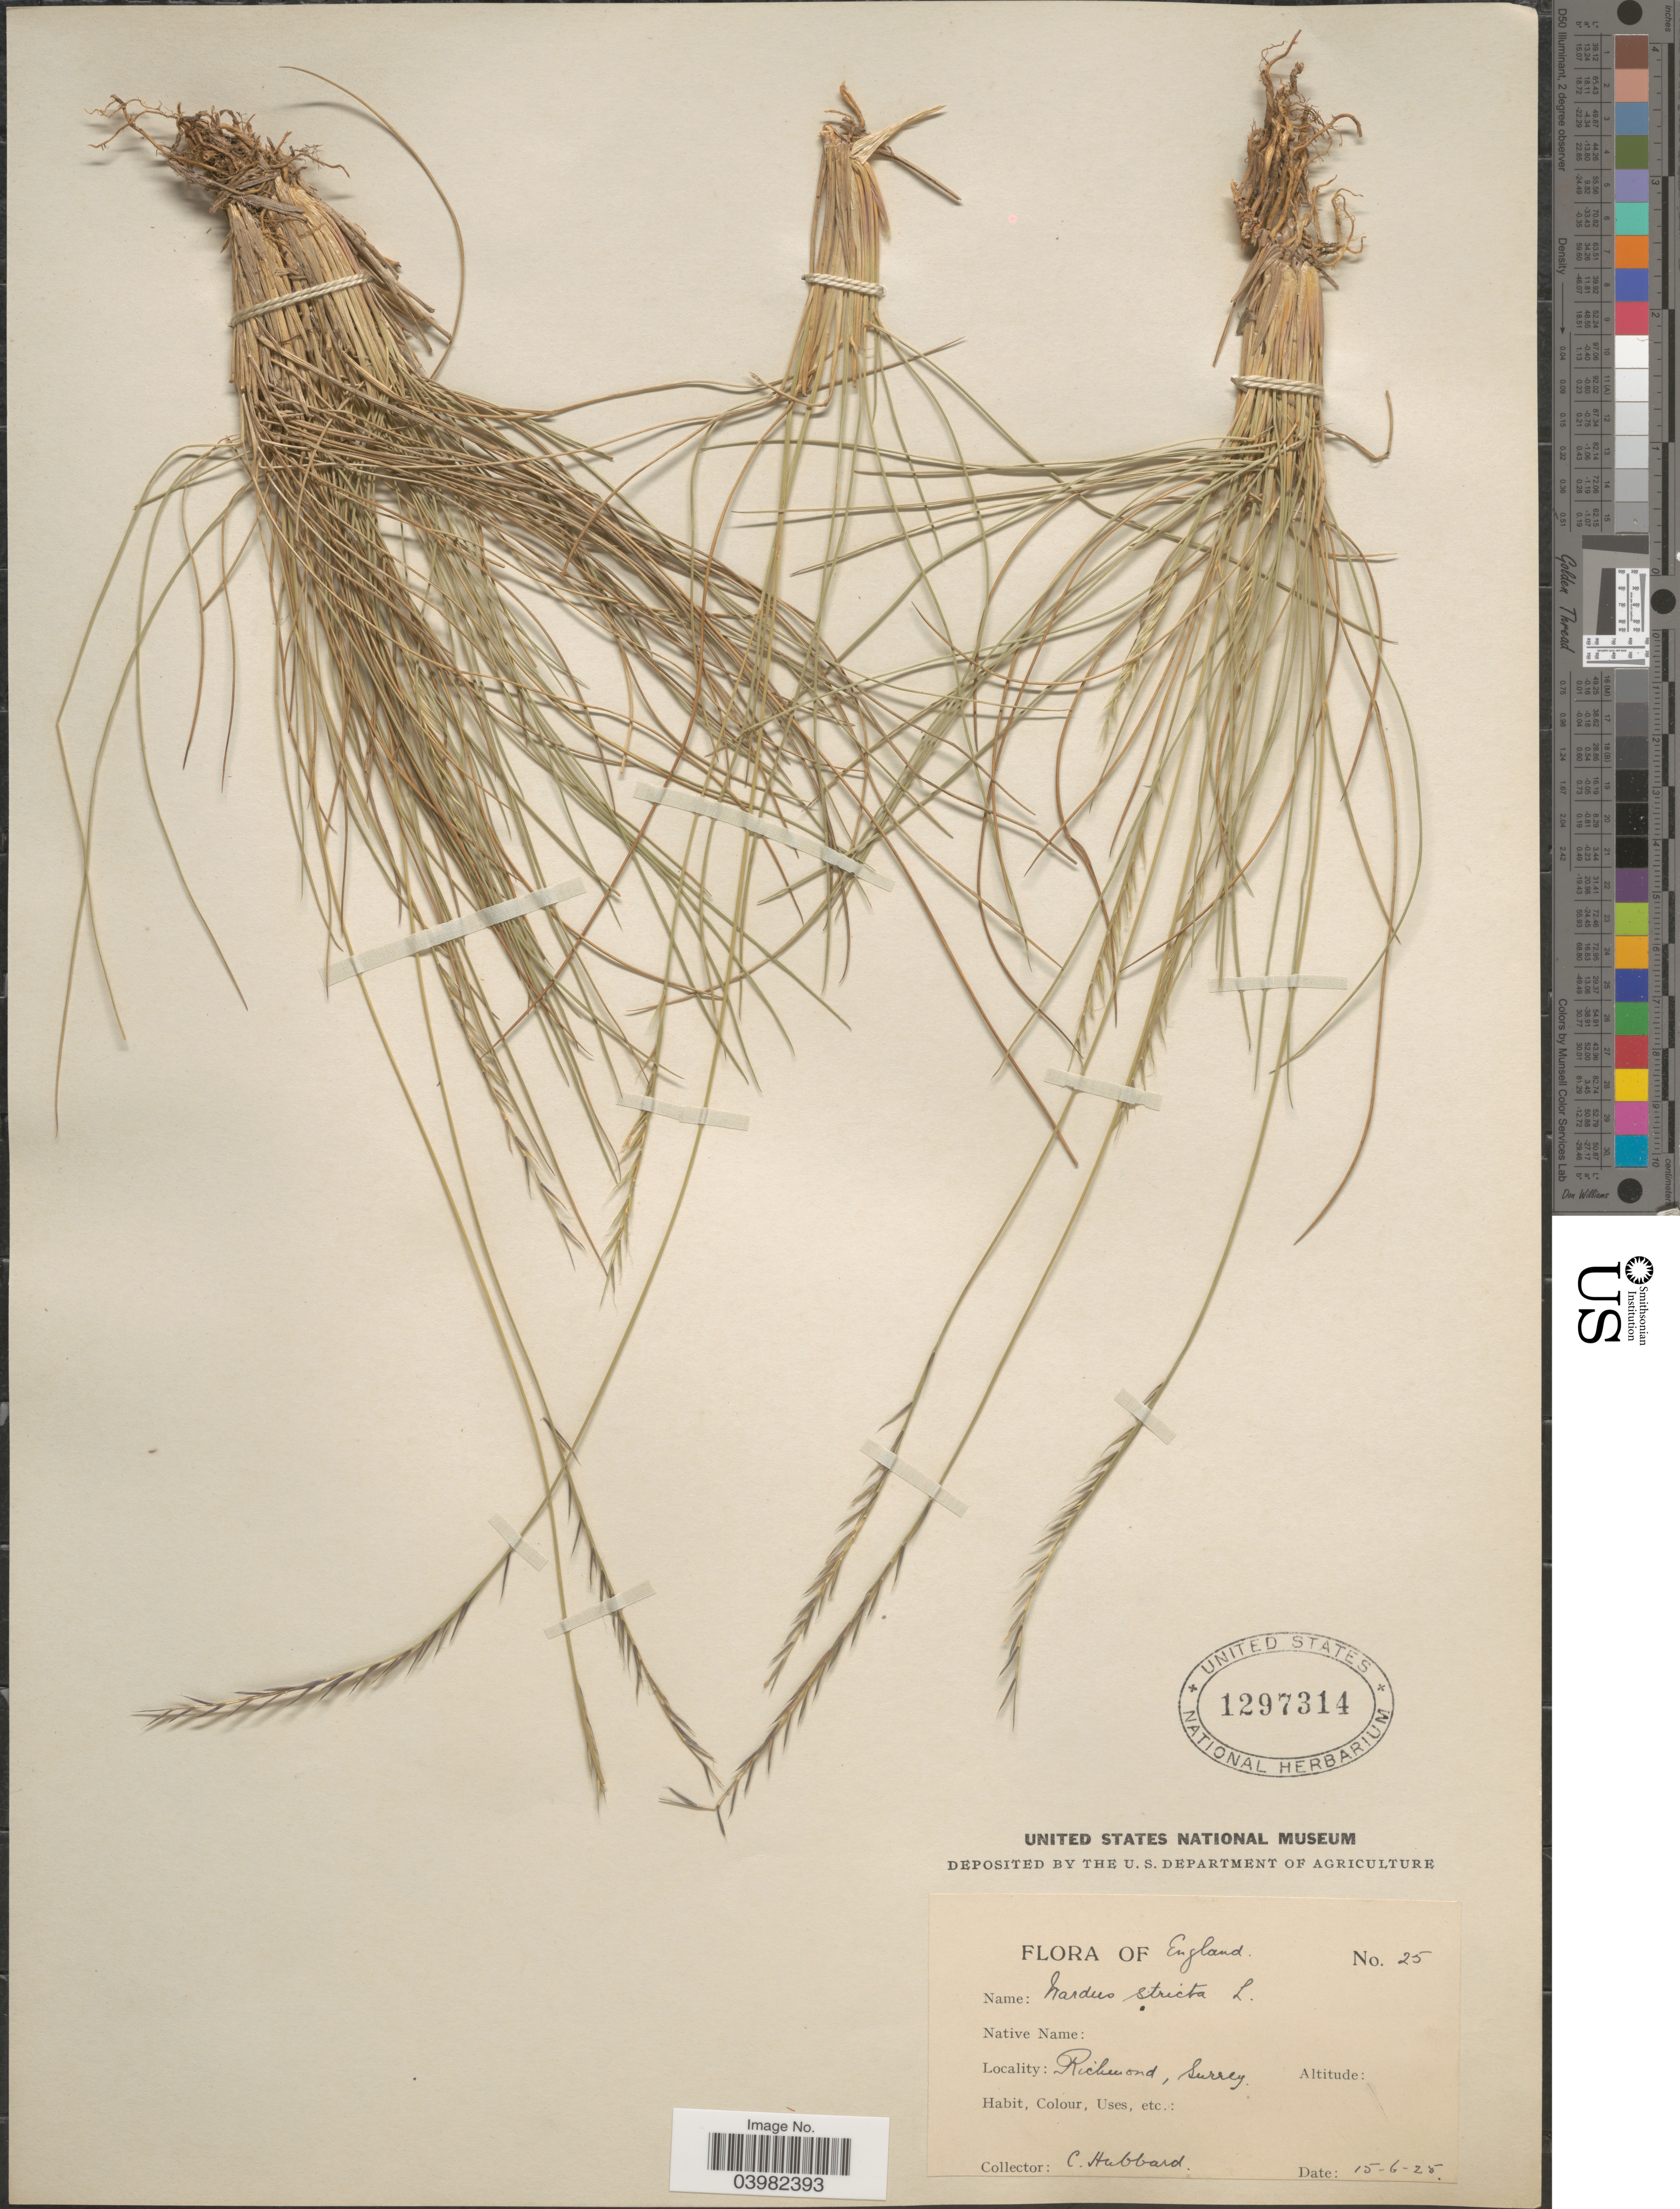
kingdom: Plantae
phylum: Tracheophyta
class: Liliopsida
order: Poales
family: Poaceae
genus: Nardus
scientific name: Nardus stricta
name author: L.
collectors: C. E. Hubbard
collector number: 25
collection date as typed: Transcribed d/m/y: 15/6/28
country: United Kingdom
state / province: England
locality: Richmond, Surrey.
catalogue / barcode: US 1297314